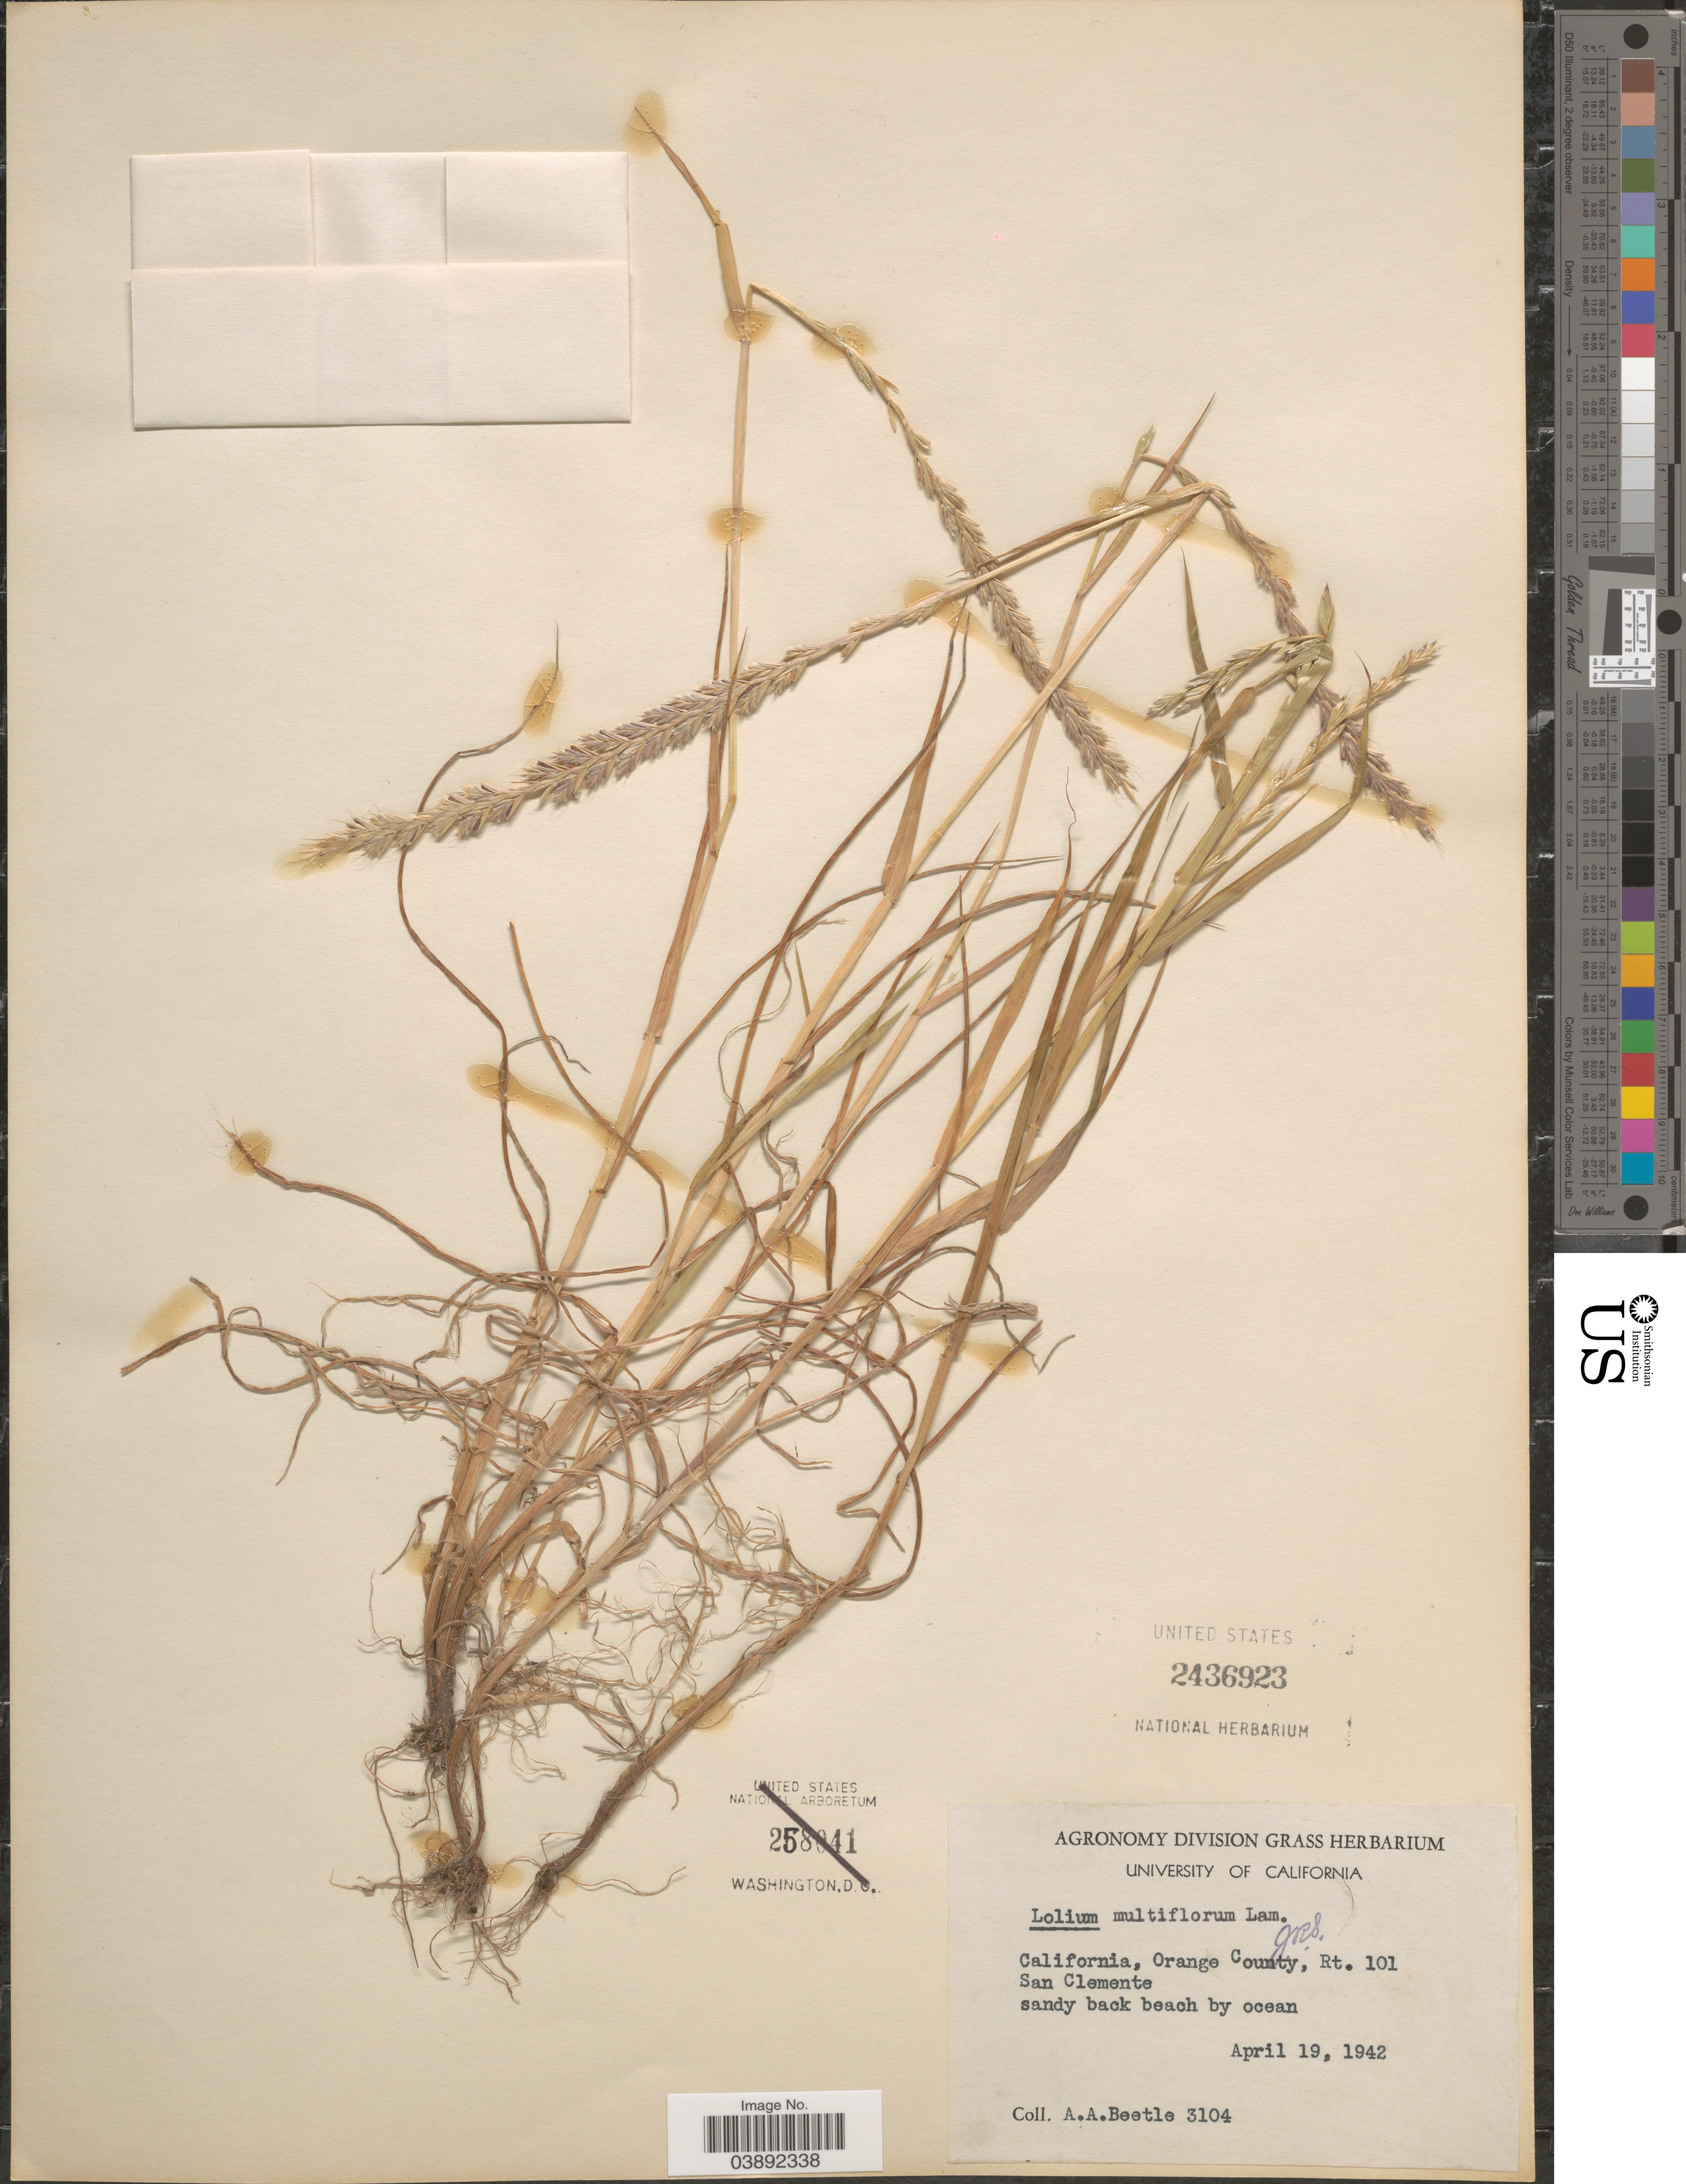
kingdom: Plantae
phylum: Tracheophyta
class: Liliopsida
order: Poales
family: Poaceae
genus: Lolium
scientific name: Lolium multiflorum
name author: Lam.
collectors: A. A. Beetle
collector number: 3104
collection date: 1942-04-19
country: United States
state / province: California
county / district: Orange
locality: Orange County, Rt. 101. San Clemente. Sandy back beach by ocean.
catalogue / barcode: US 2436923